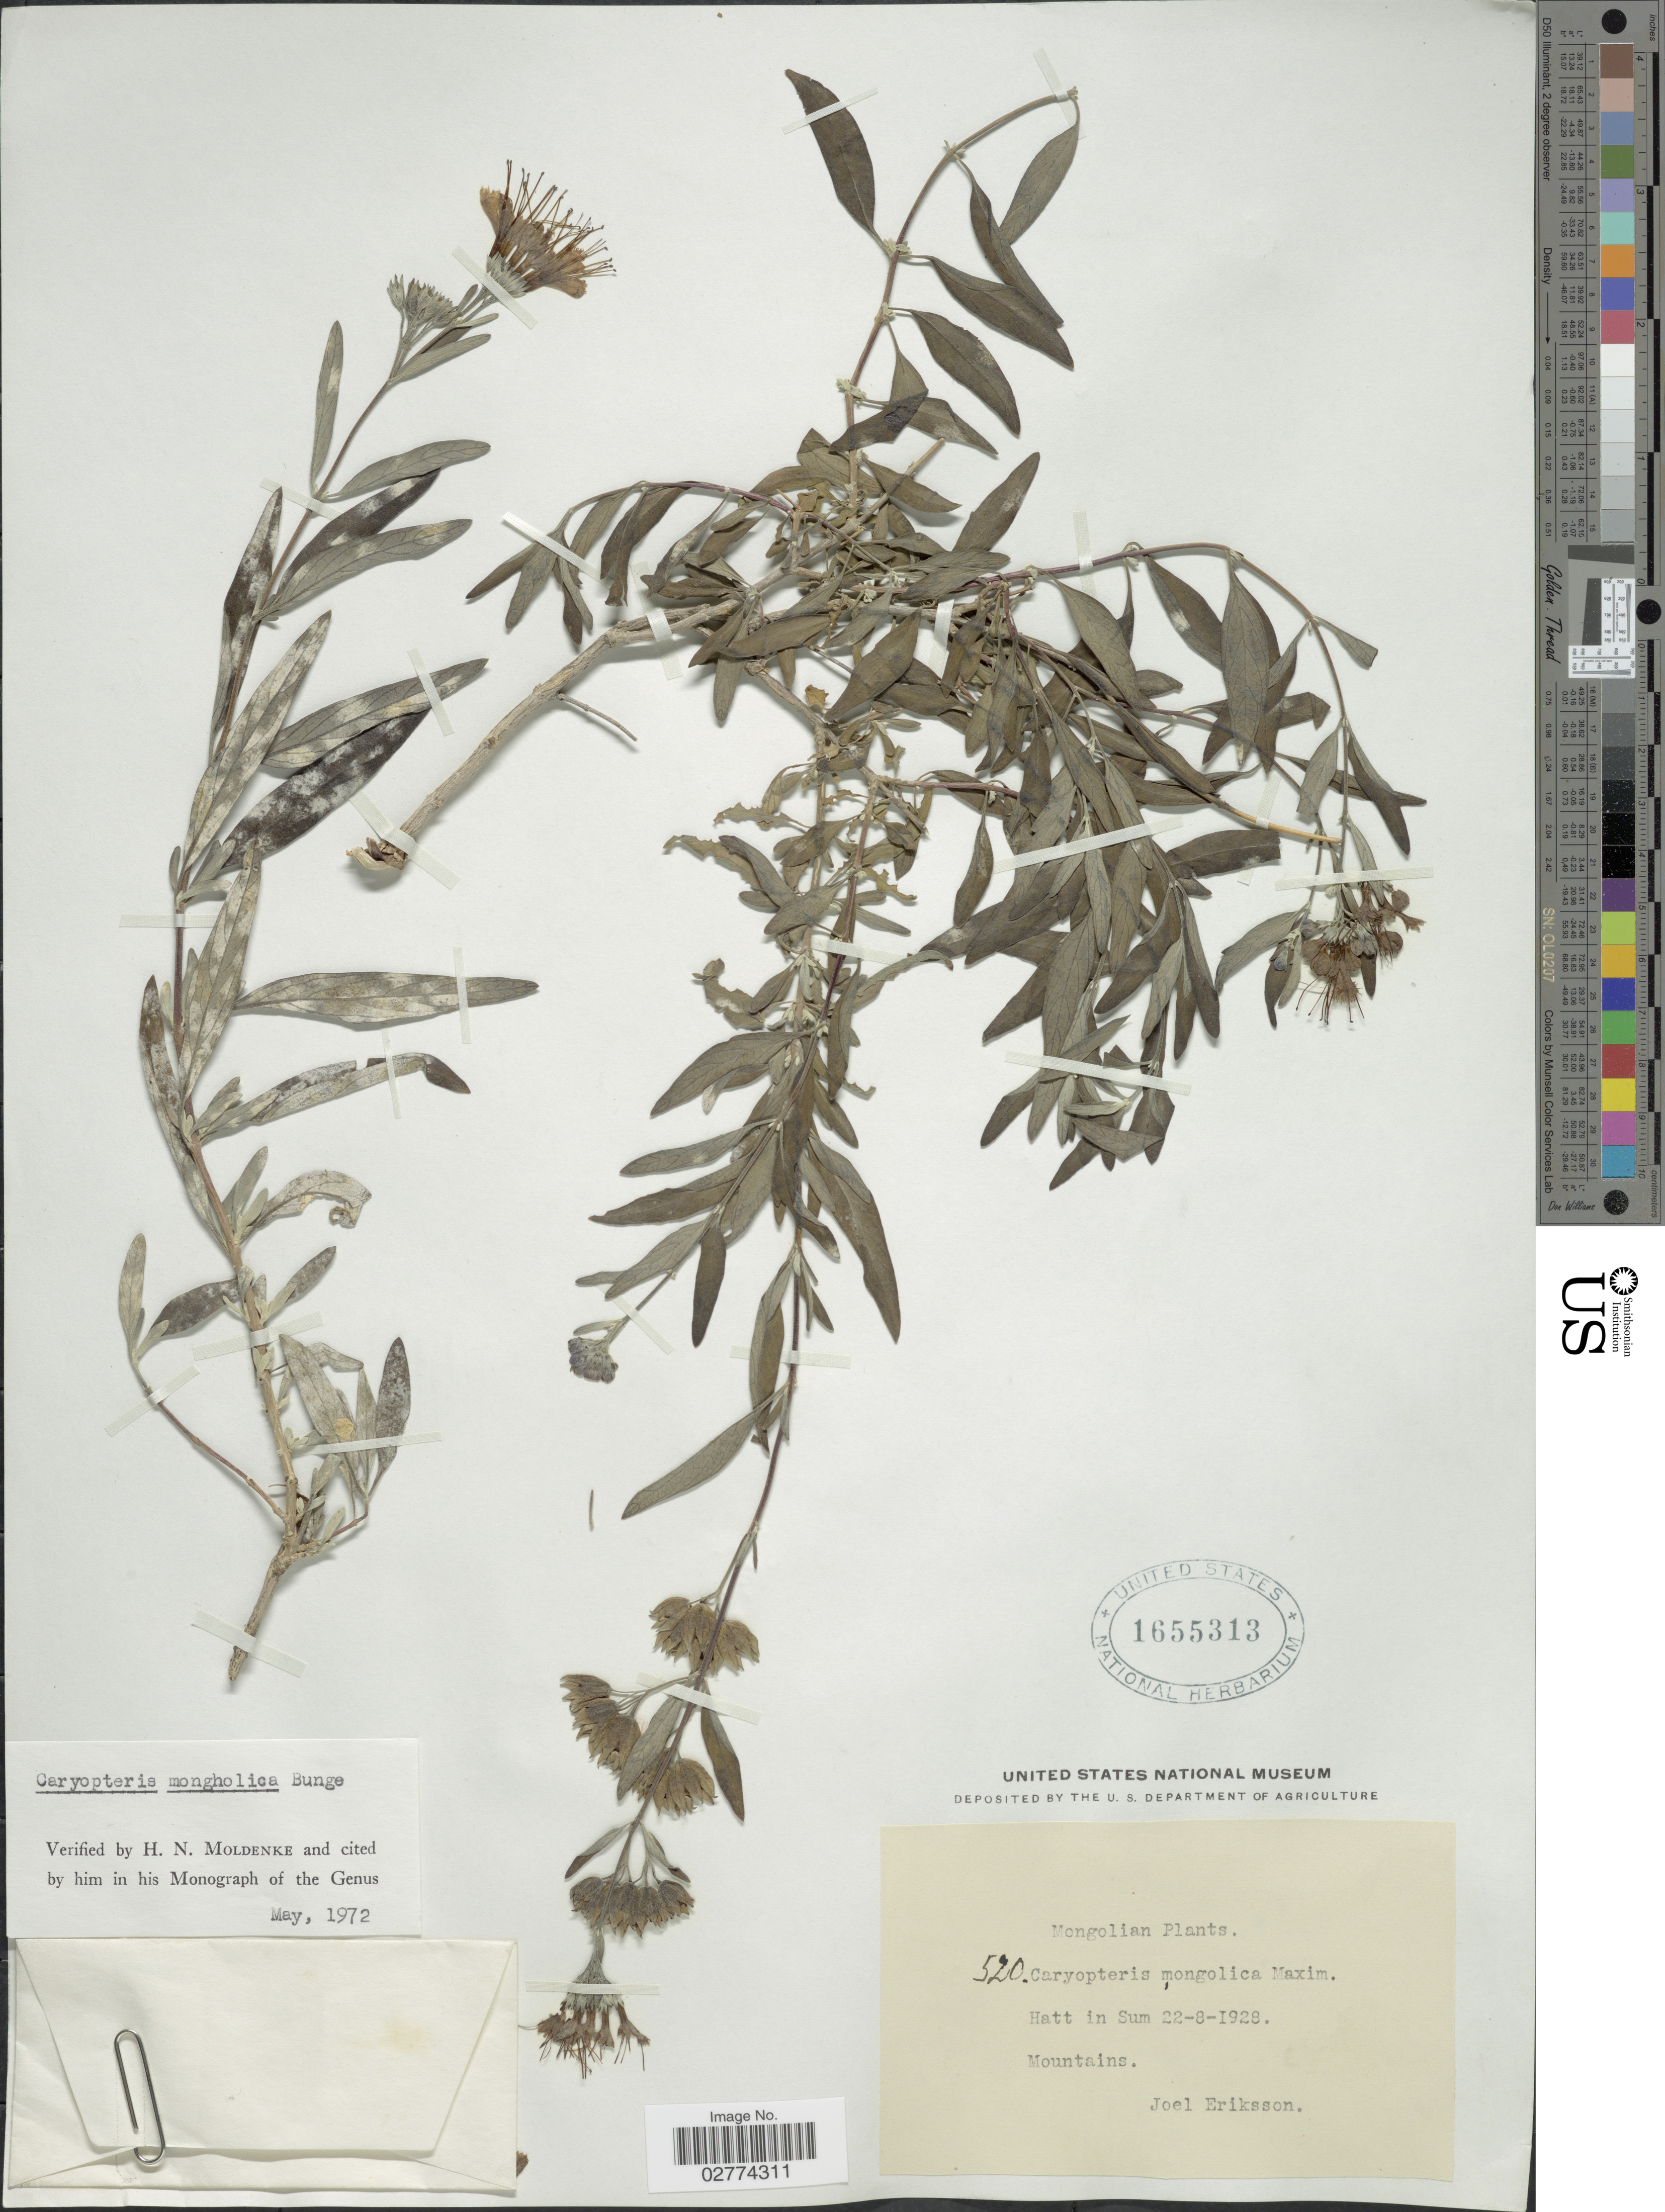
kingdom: Plantae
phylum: Tracheophyta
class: Magnoliopsida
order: Lamiales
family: Lamiaceae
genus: Caryopteris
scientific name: Caryopteris mongholica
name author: Bunge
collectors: J. Eriksson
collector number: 520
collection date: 1928-08-22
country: Mongolia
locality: Hatt in Sum.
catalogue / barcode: US 1655313